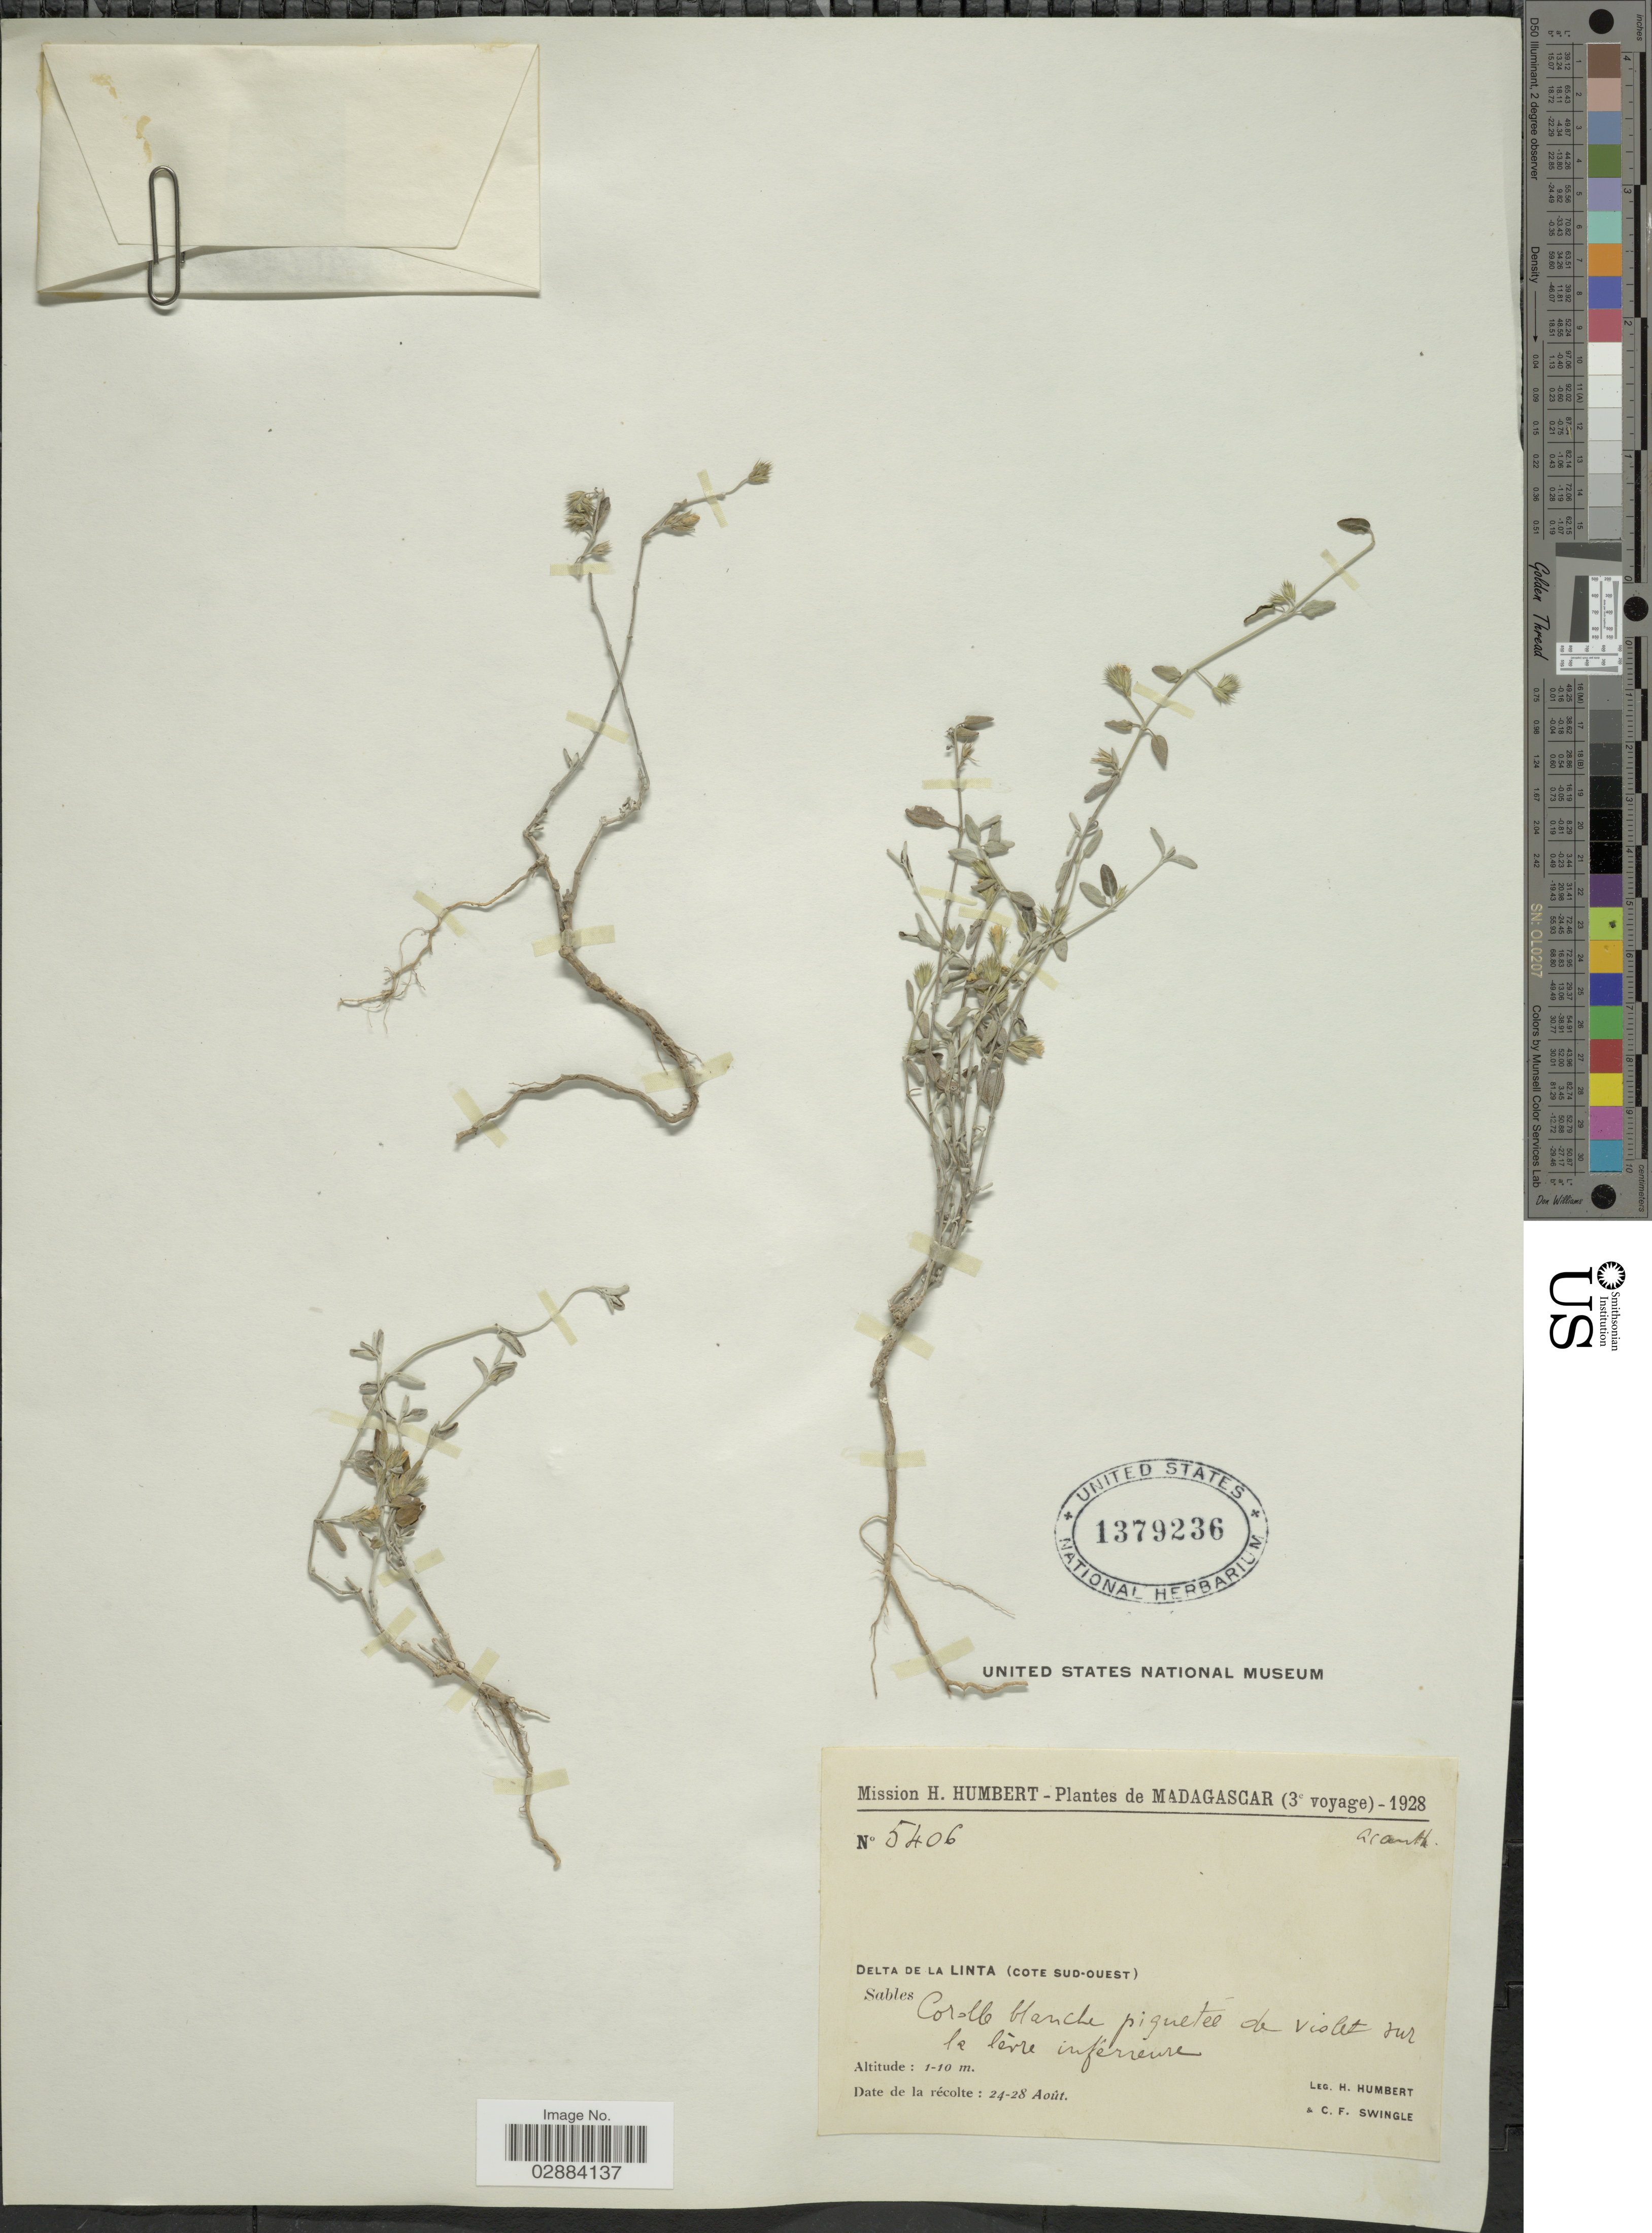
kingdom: Plantae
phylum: Tracheophyta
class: Magnoliopsida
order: Lamiales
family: Acanthaceae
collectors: H. Humbert & C. Swingle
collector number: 5406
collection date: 1928-08-24/1928-08-28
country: Madagascar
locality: Delta de La Linta (cote Sud-Ouest). Sables.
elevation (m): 1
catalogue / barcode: US 1379236